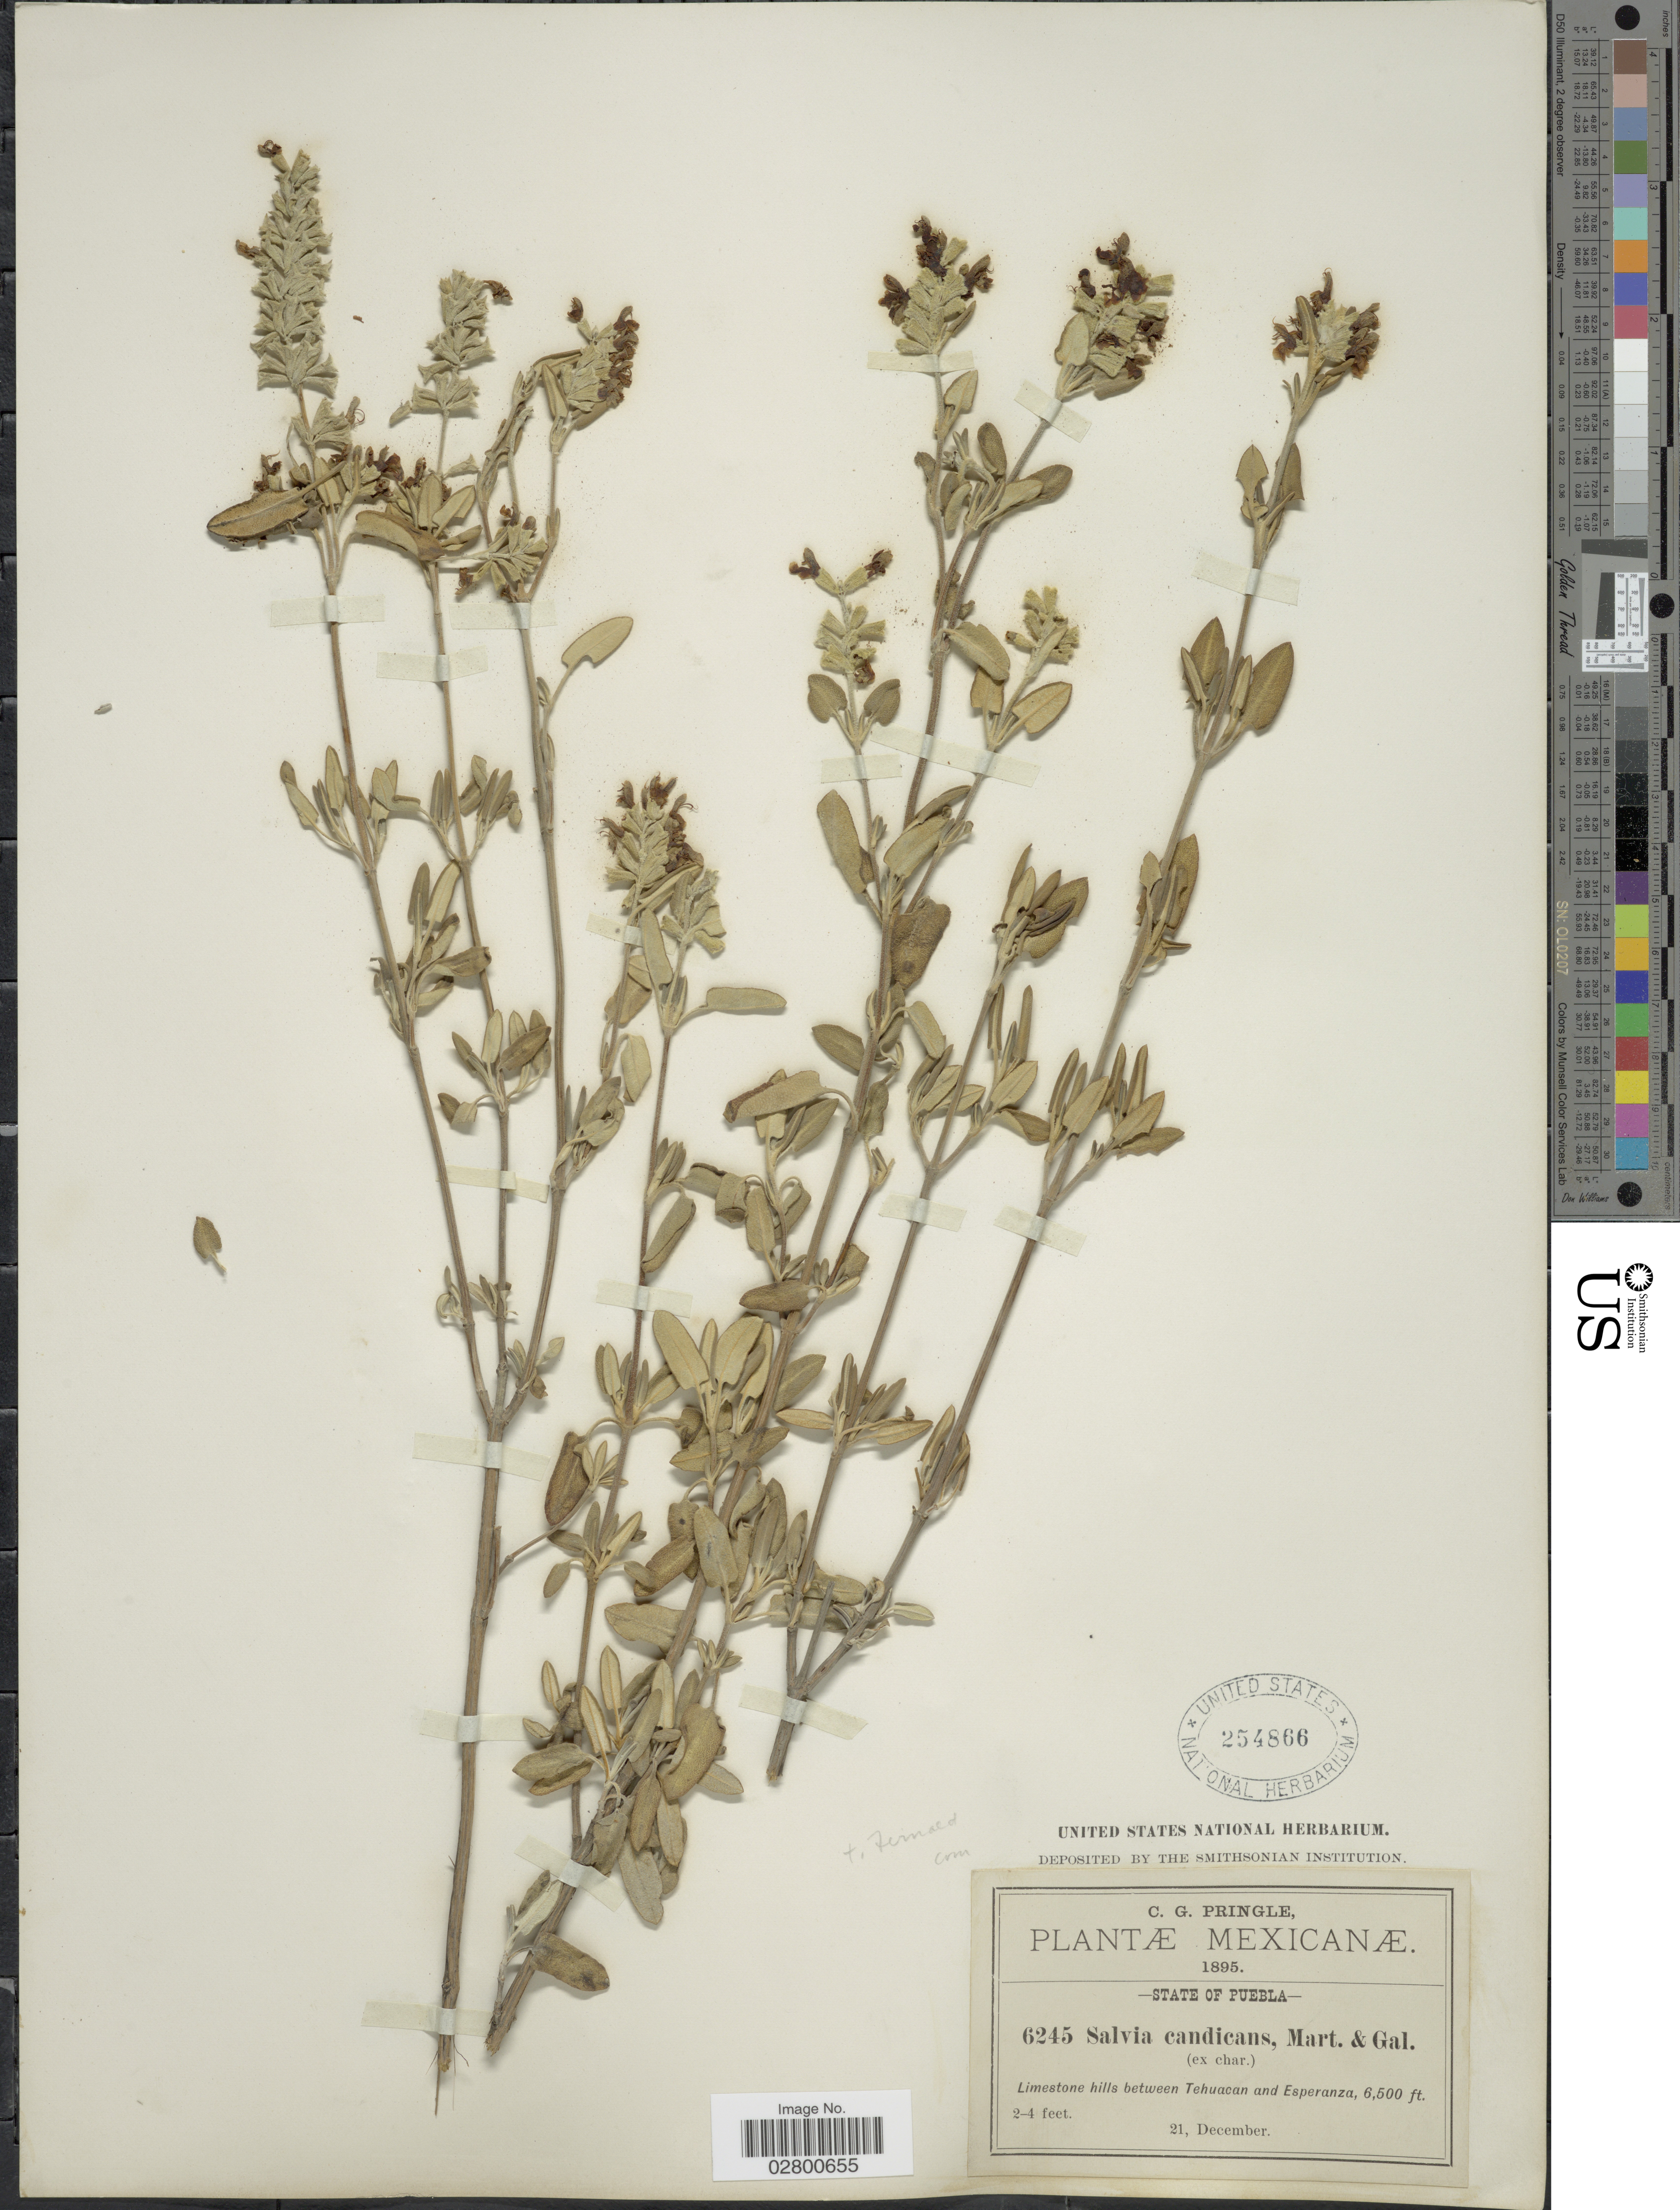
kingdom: Plantae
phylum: Tracheophyta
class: Magnoliopsida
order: Lamiales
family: Lamiaceae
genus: Salvia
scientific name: Salvia candicans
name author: M. Martens & Galeotti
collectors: C. G. Pringle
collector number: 6245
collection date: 1895-12-21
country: Mexico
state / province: Puebla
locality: Limestone hills between Tehuacan and Esperanza.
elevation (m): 1981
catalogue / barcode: US 254866